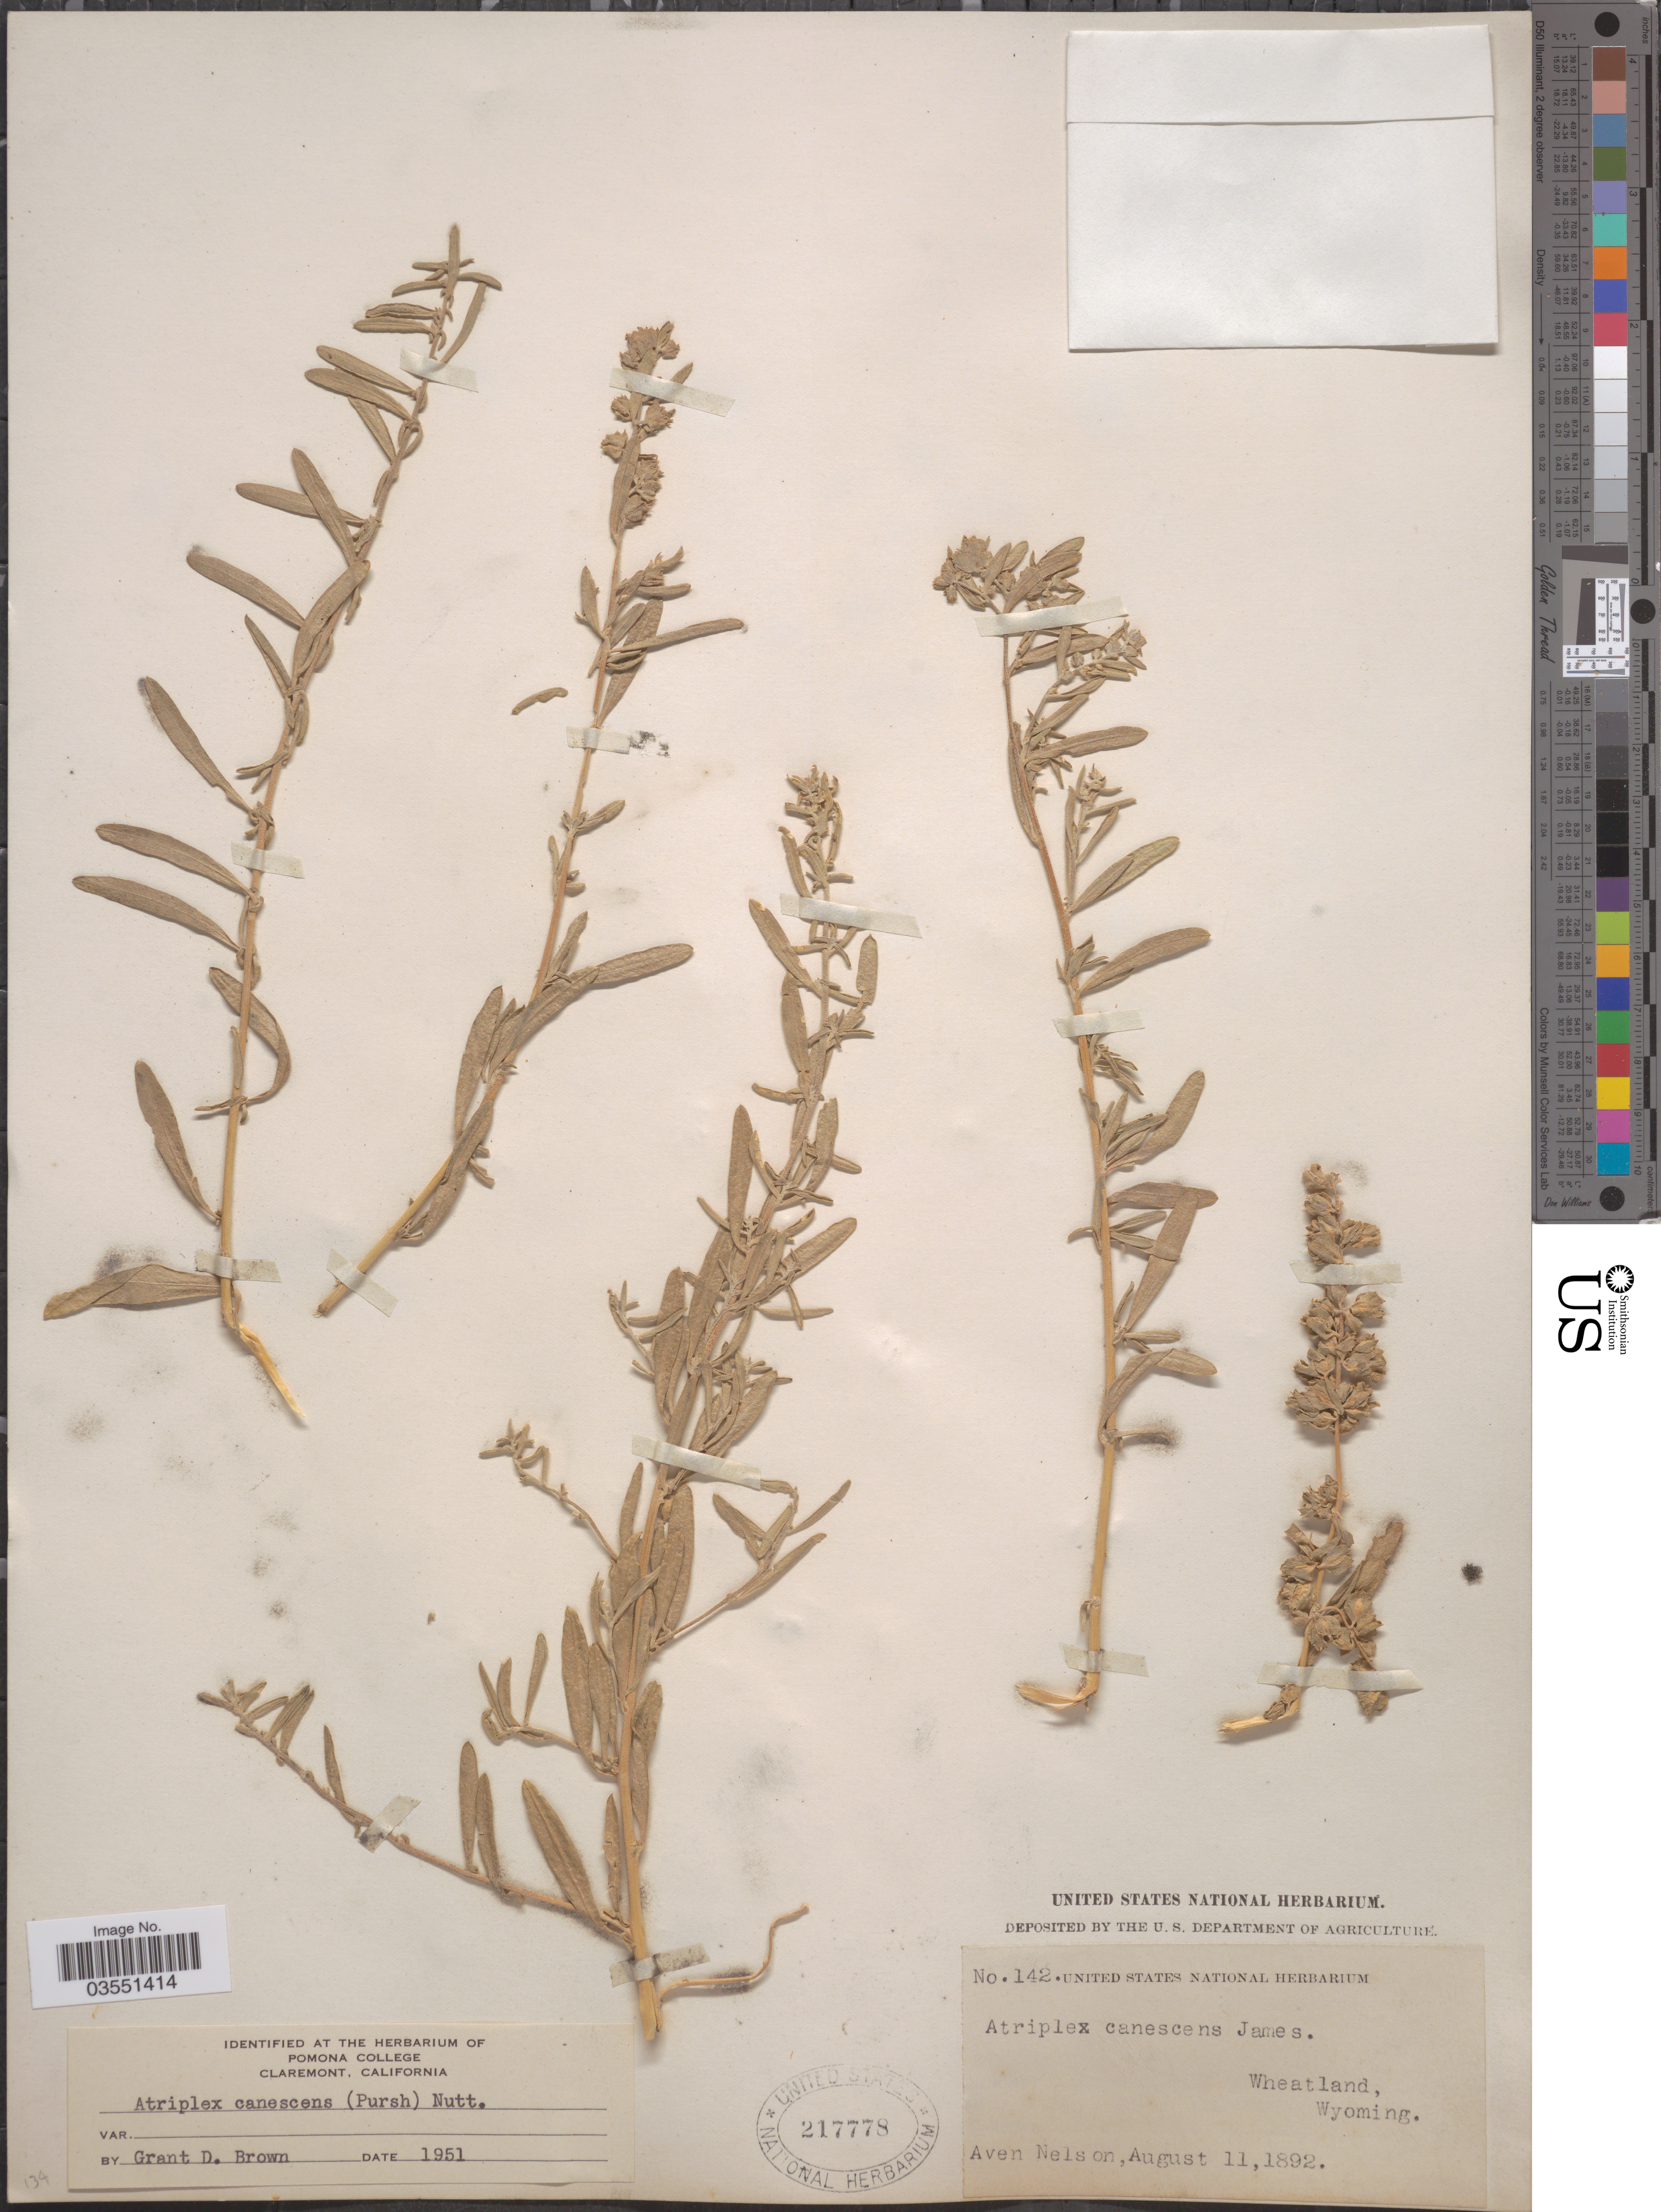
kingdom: Plantae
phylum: Tracheophyta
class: Magnoliopsida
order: Caryophyllales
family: Amaranthaceae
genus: Atriplex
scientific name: Atriplex canescens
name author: (Pursh) Nutt.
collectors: A. Nelson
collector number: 142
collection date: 1892-08-11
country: United States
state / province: Wyoming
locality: Wheatland.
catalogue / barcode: US 217778